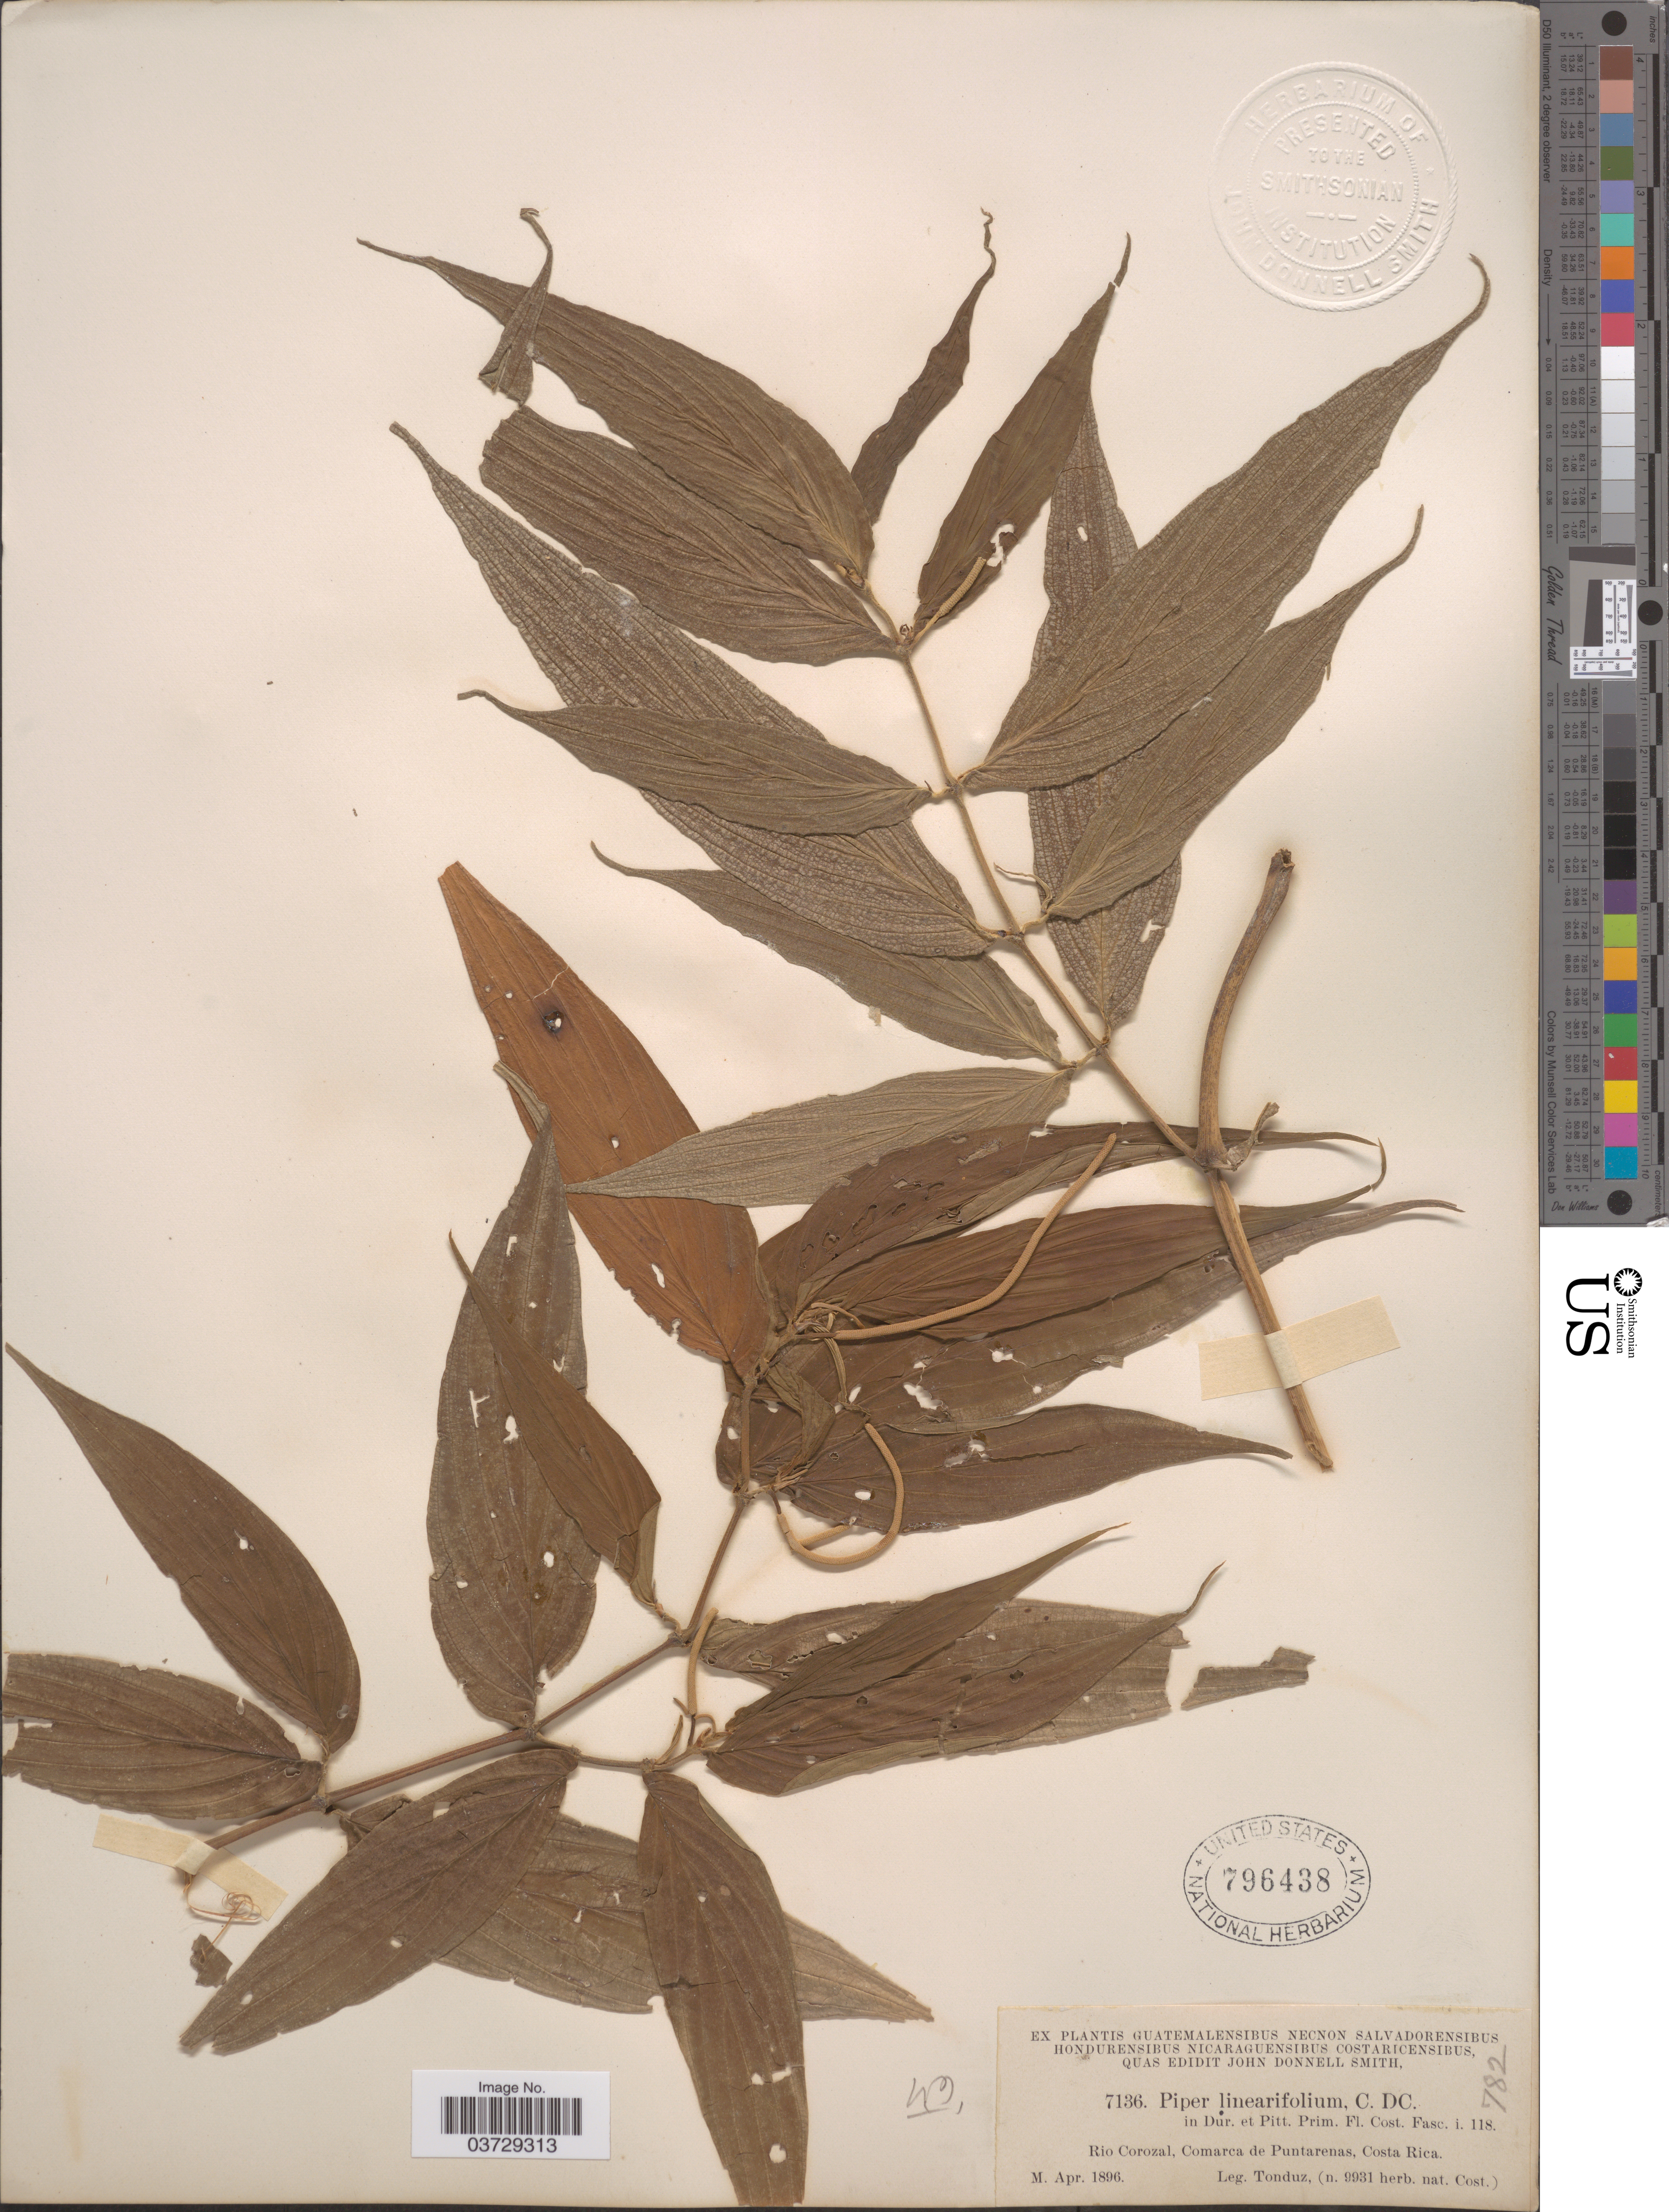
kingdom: Plantae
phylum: Tracheophyta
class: Magnoliopsida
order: Piperales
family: Piperaceae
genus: Piper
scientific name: Piper linearifolium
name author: C. DC.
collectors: Tonduz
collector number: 7136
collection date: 1896-04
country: Costa Rica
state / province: Puntarenas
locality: Rio Corozal.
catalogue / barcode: US 796438